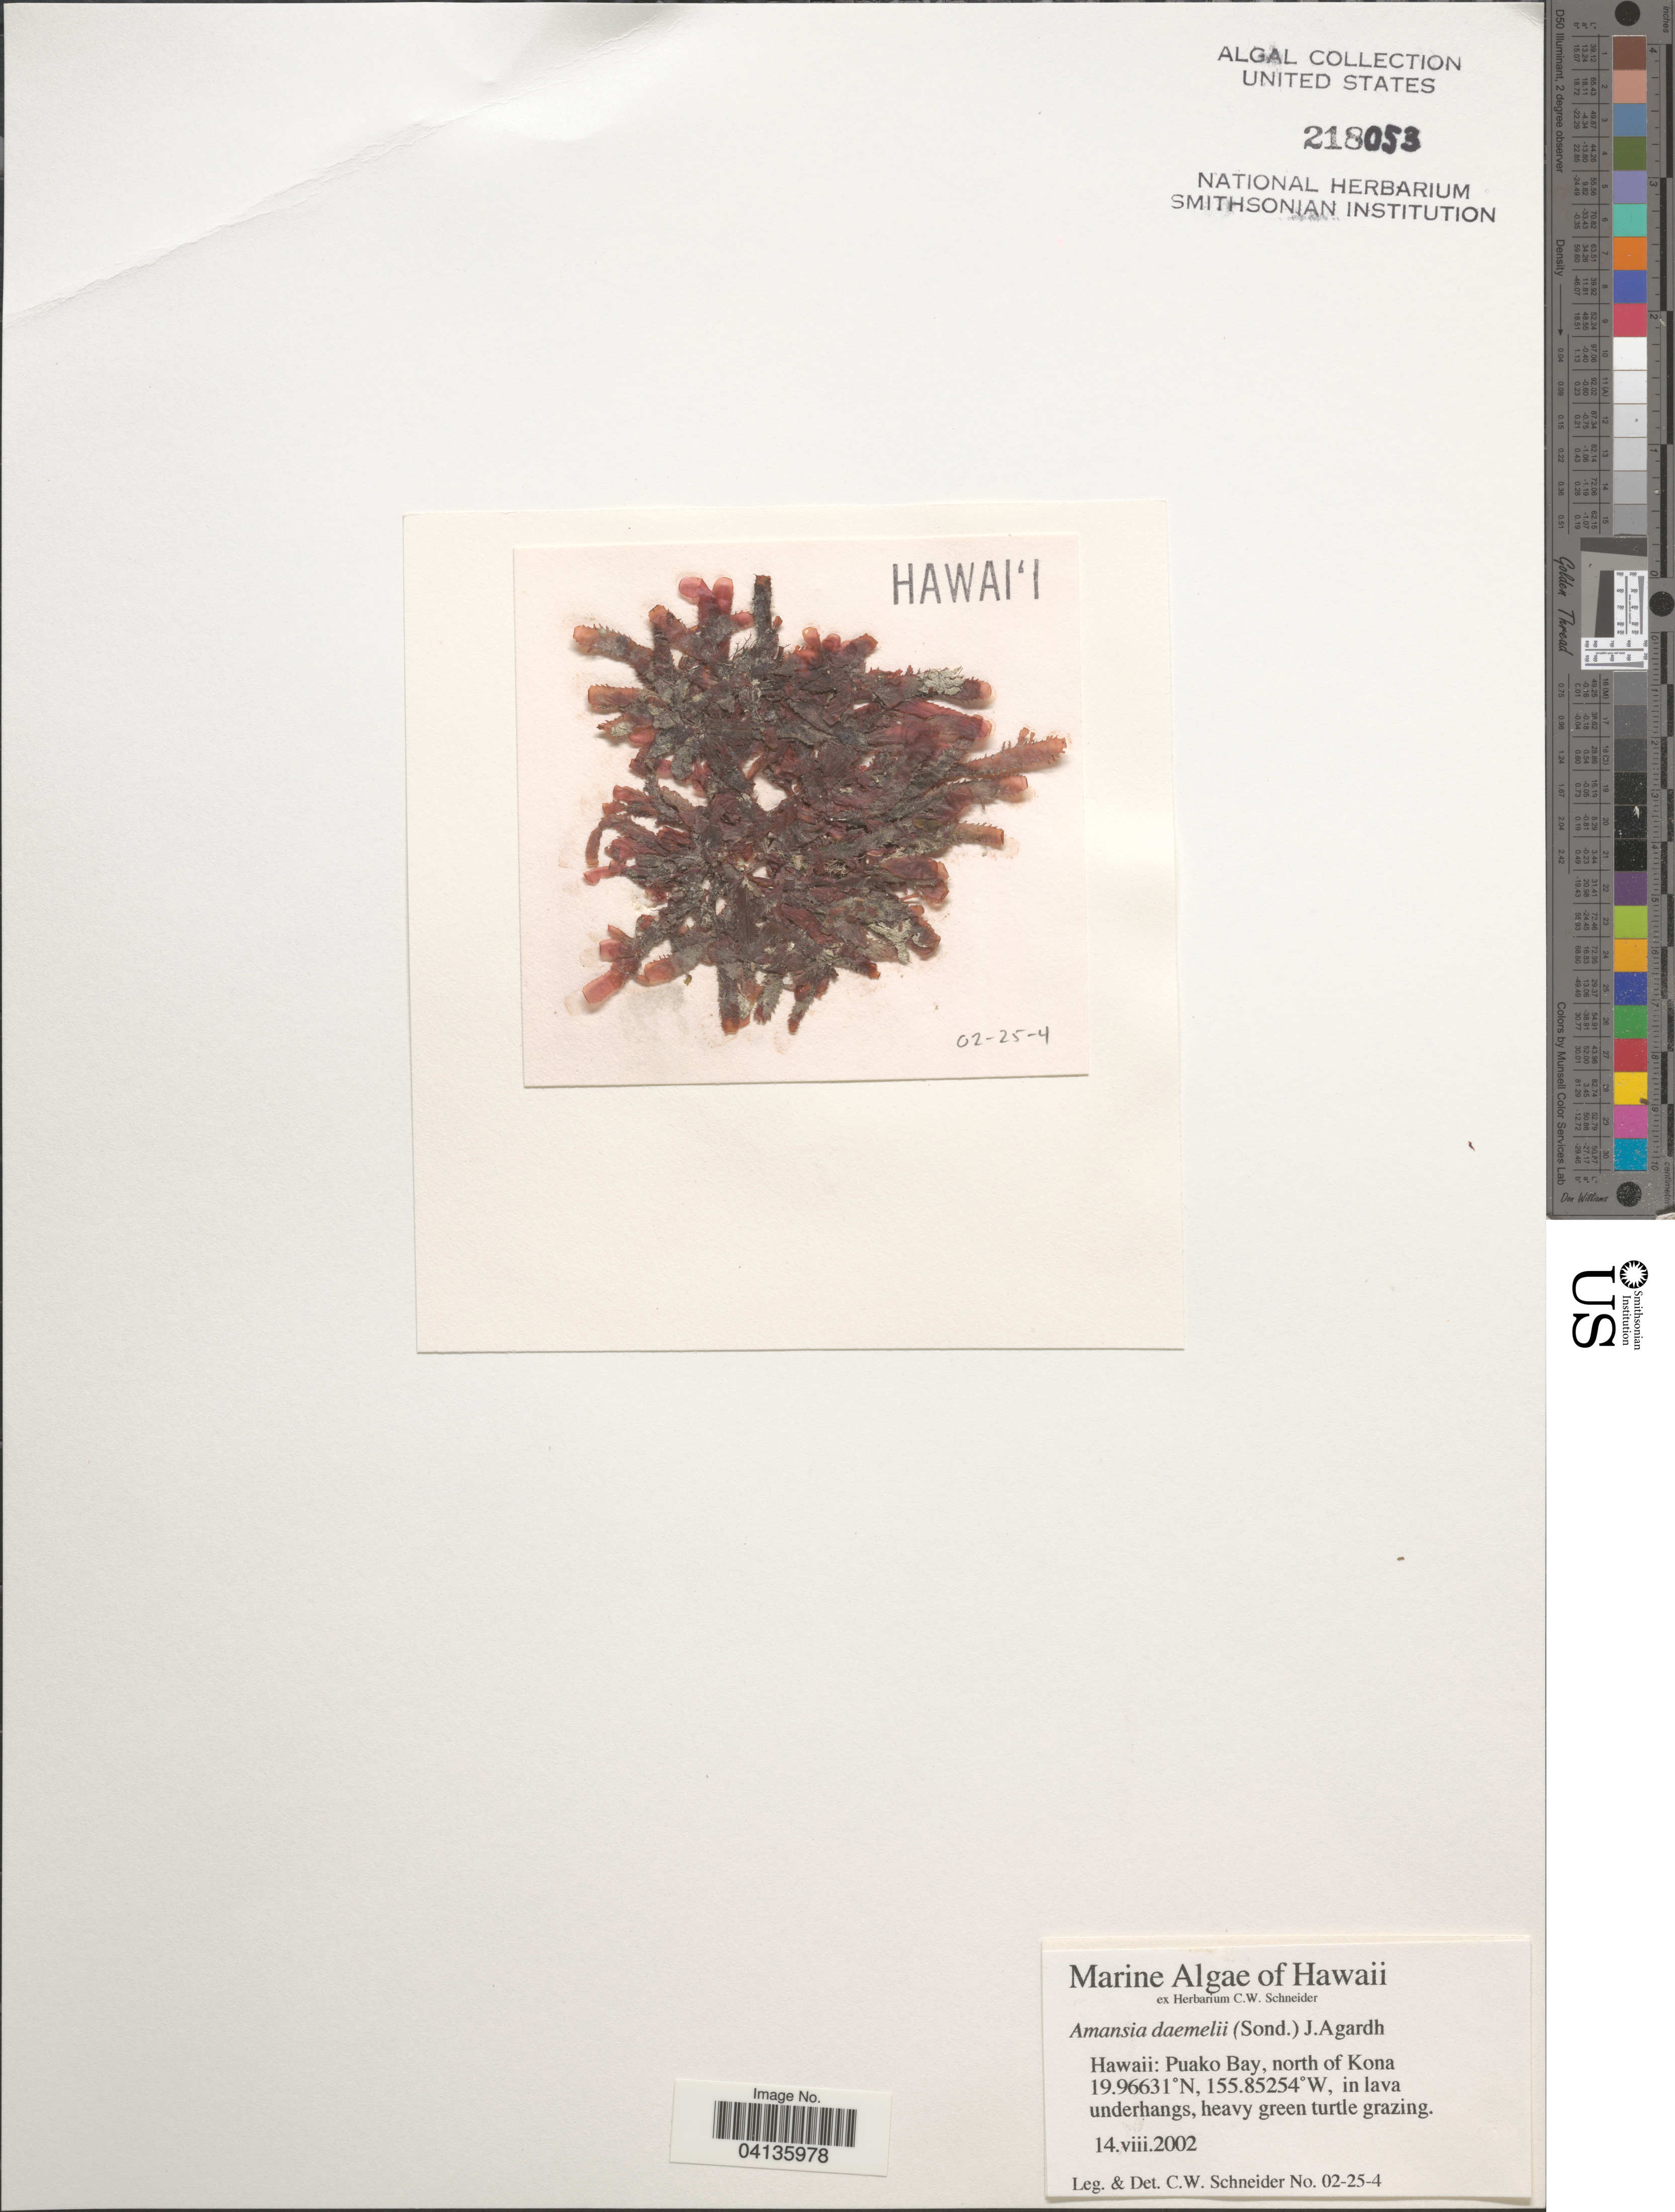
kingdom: Plantae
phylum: Rhodophyta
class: Florideophyceae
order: Ceramiales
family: Rhodomelaceae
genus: Amansia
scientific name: Amansia daemelii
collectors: C. W.Schneider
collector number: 02-25-4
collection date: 2002-08-14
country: United States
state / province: Hawaii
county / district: Hawaii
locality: Puako Bay, north of Kona.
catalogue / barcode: US 218053